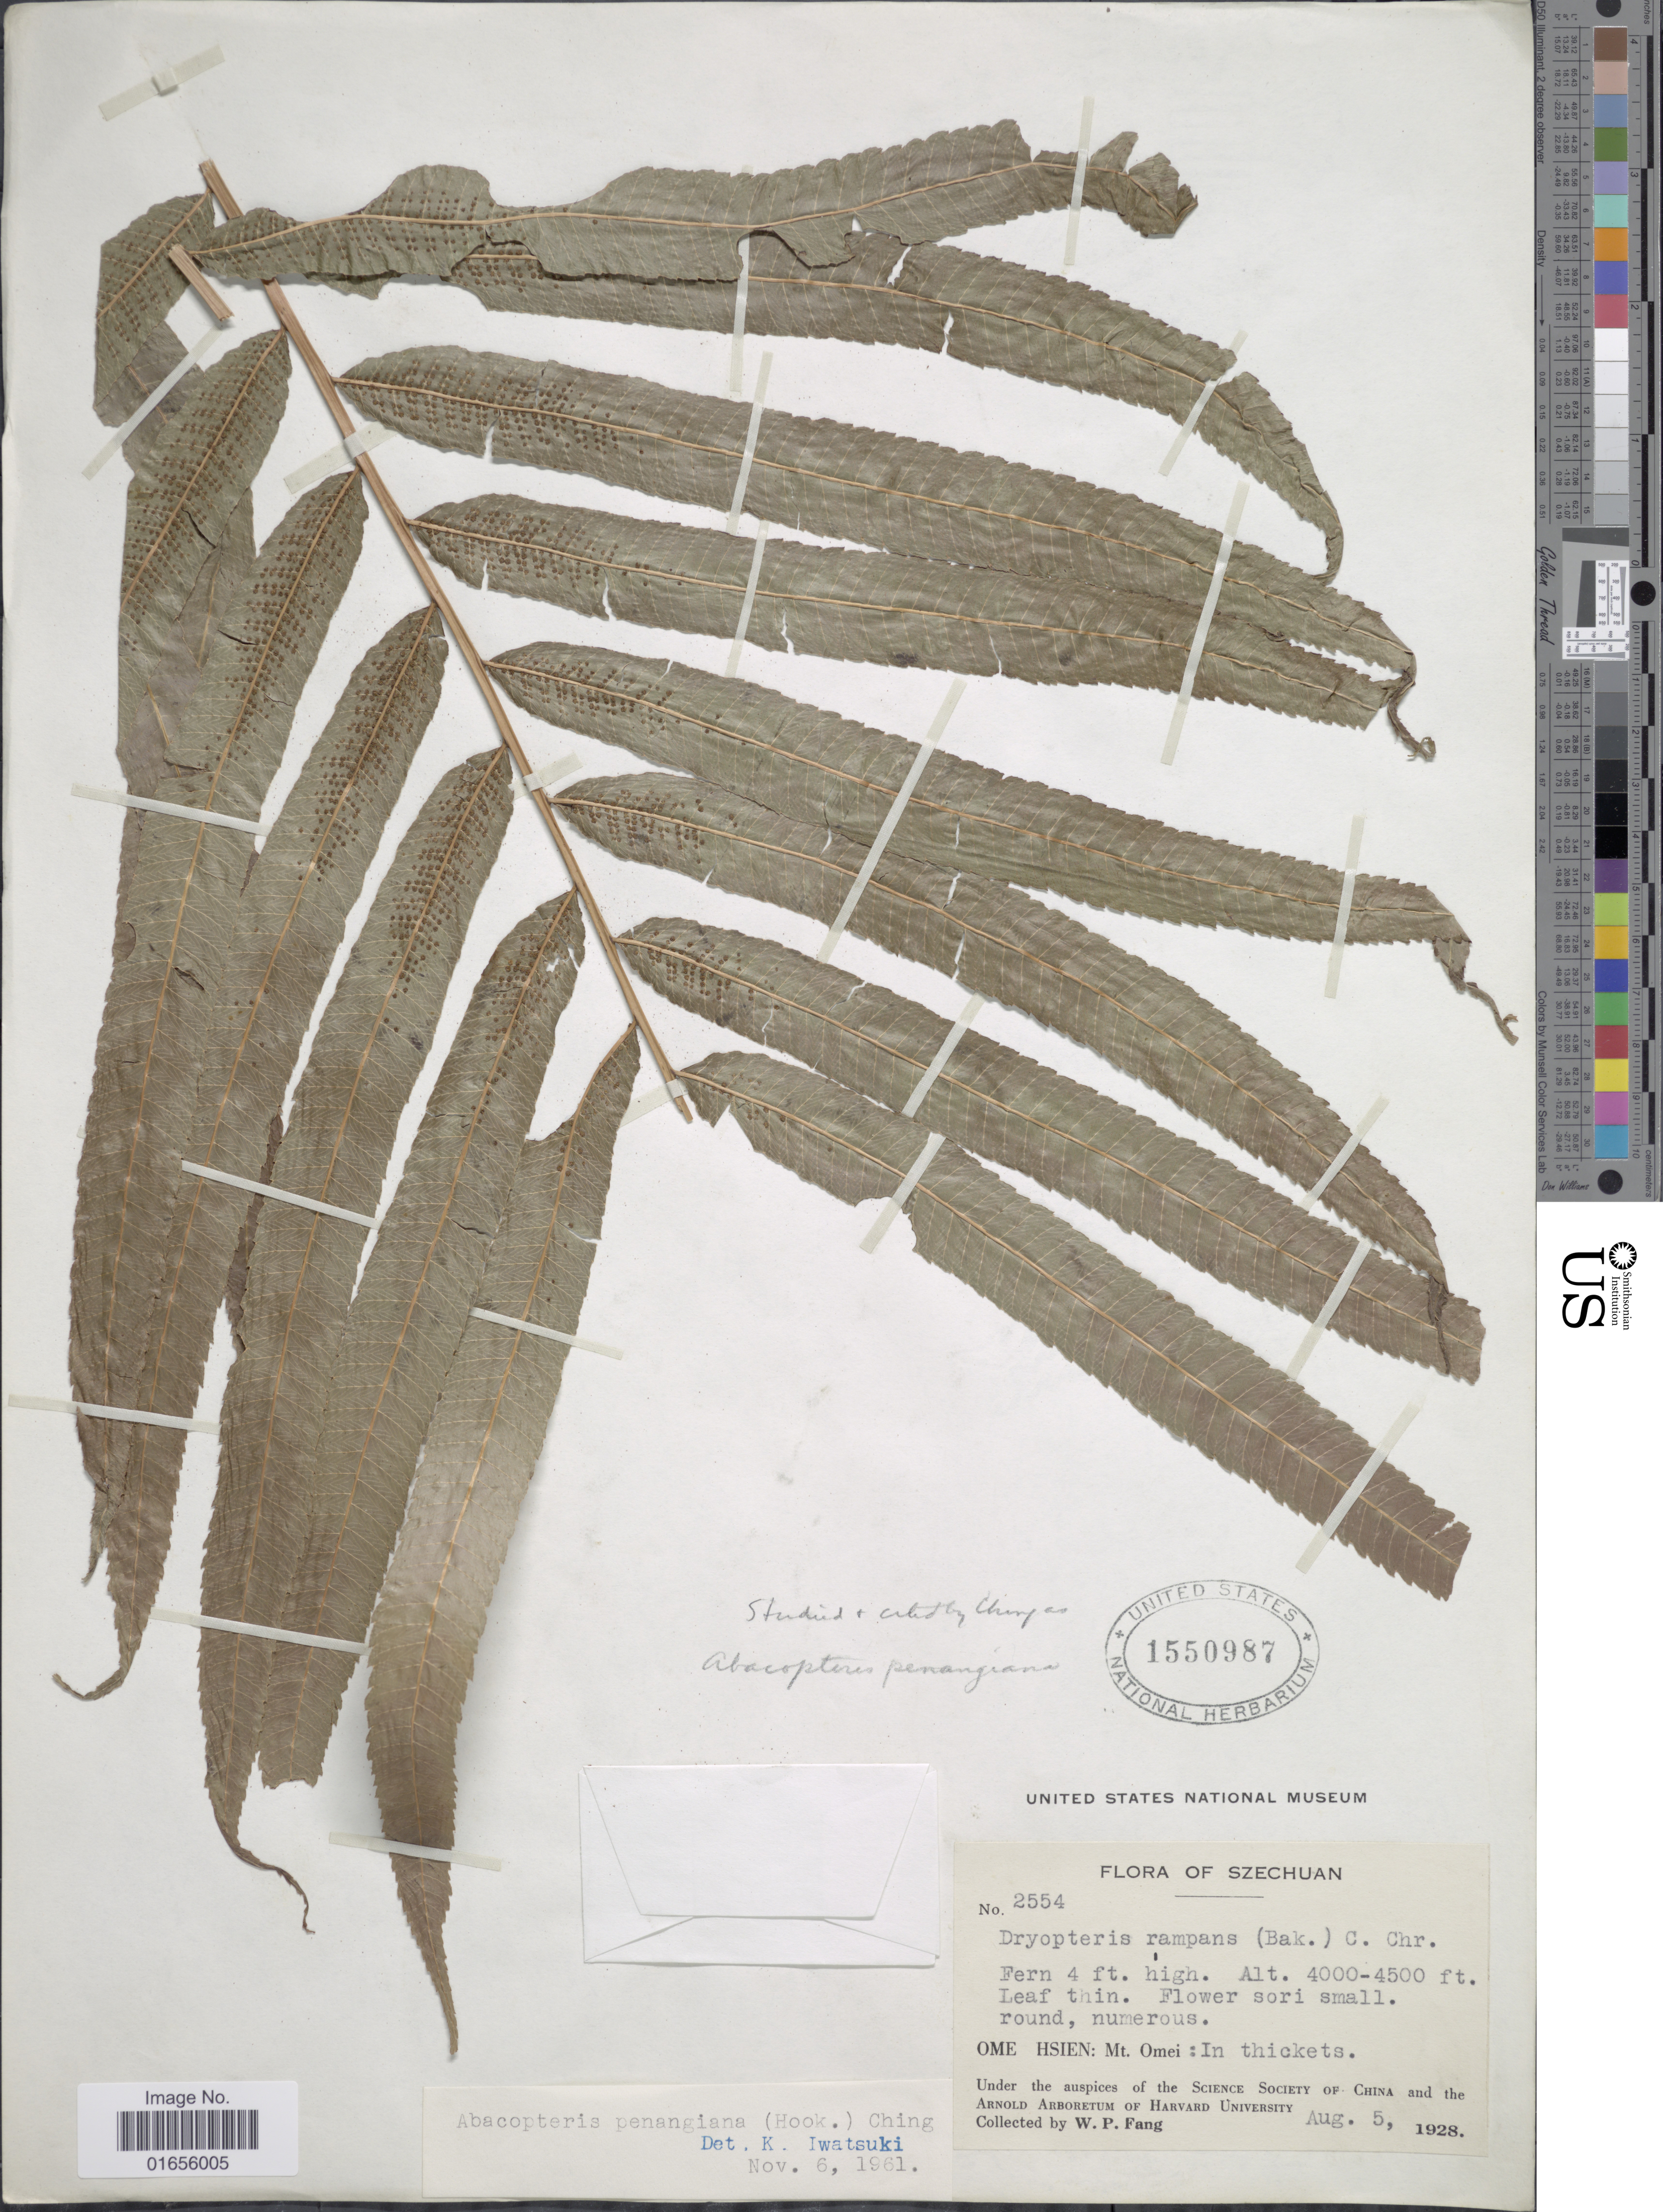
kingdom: Plantae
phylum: Tracheophyta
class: Polypodiopsida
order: Polypodiales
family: Thelypteridaceae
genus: Pronephrium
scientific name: Pronephrium penangiana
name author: (Hook.) Holttum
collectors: W. P. Fang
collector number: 2554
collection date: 1928-08-05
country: China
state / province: Sichuan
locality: Szechuan, Ome Hsien: Mt. Omei: In thickets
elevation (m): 1219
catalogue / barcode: US 1550987